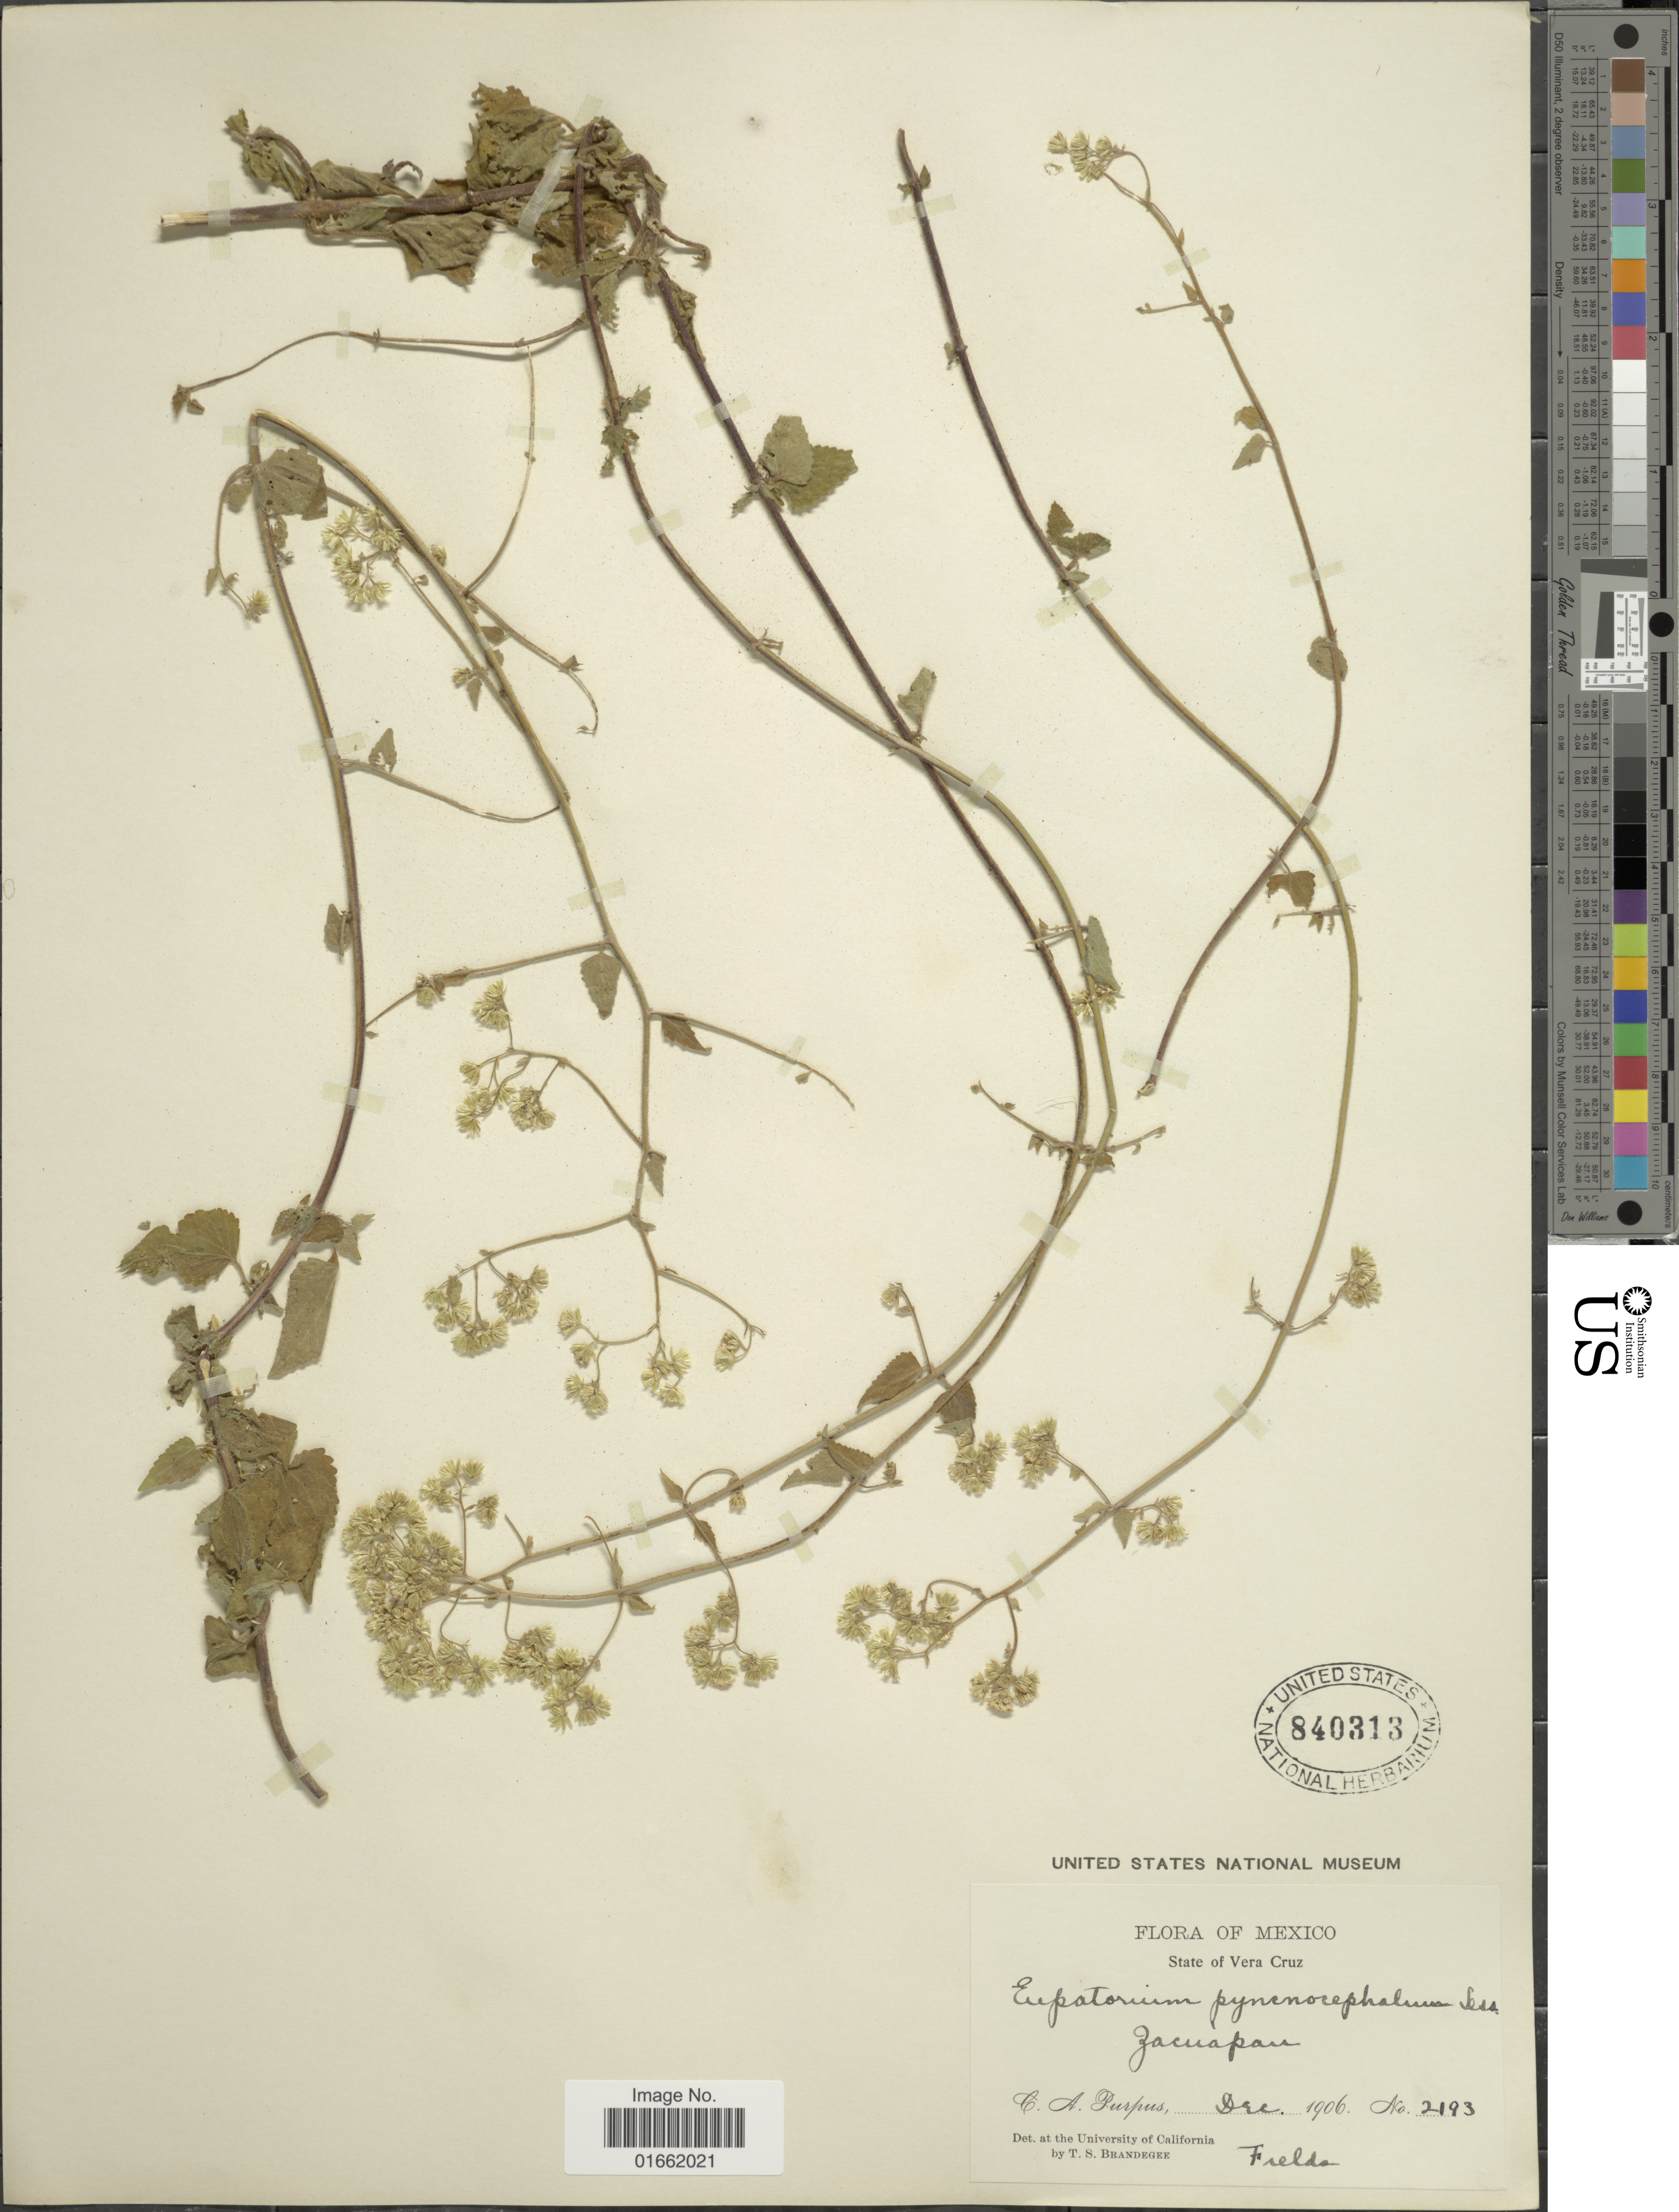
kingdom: Plantae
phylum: Tracheophyta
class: Magnoliopsida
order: Asterales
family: Asteraceae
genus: Fleischmannia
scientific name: Fleischmannia seleriana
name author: (B.L. Rob.) R.M. King & H. Rob.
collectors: C. A. Purpus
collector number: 2193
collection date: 1906-12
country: Mexico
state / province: Veracruz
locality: State of Vera Cruz. Zacuapan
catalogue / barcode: US 840313